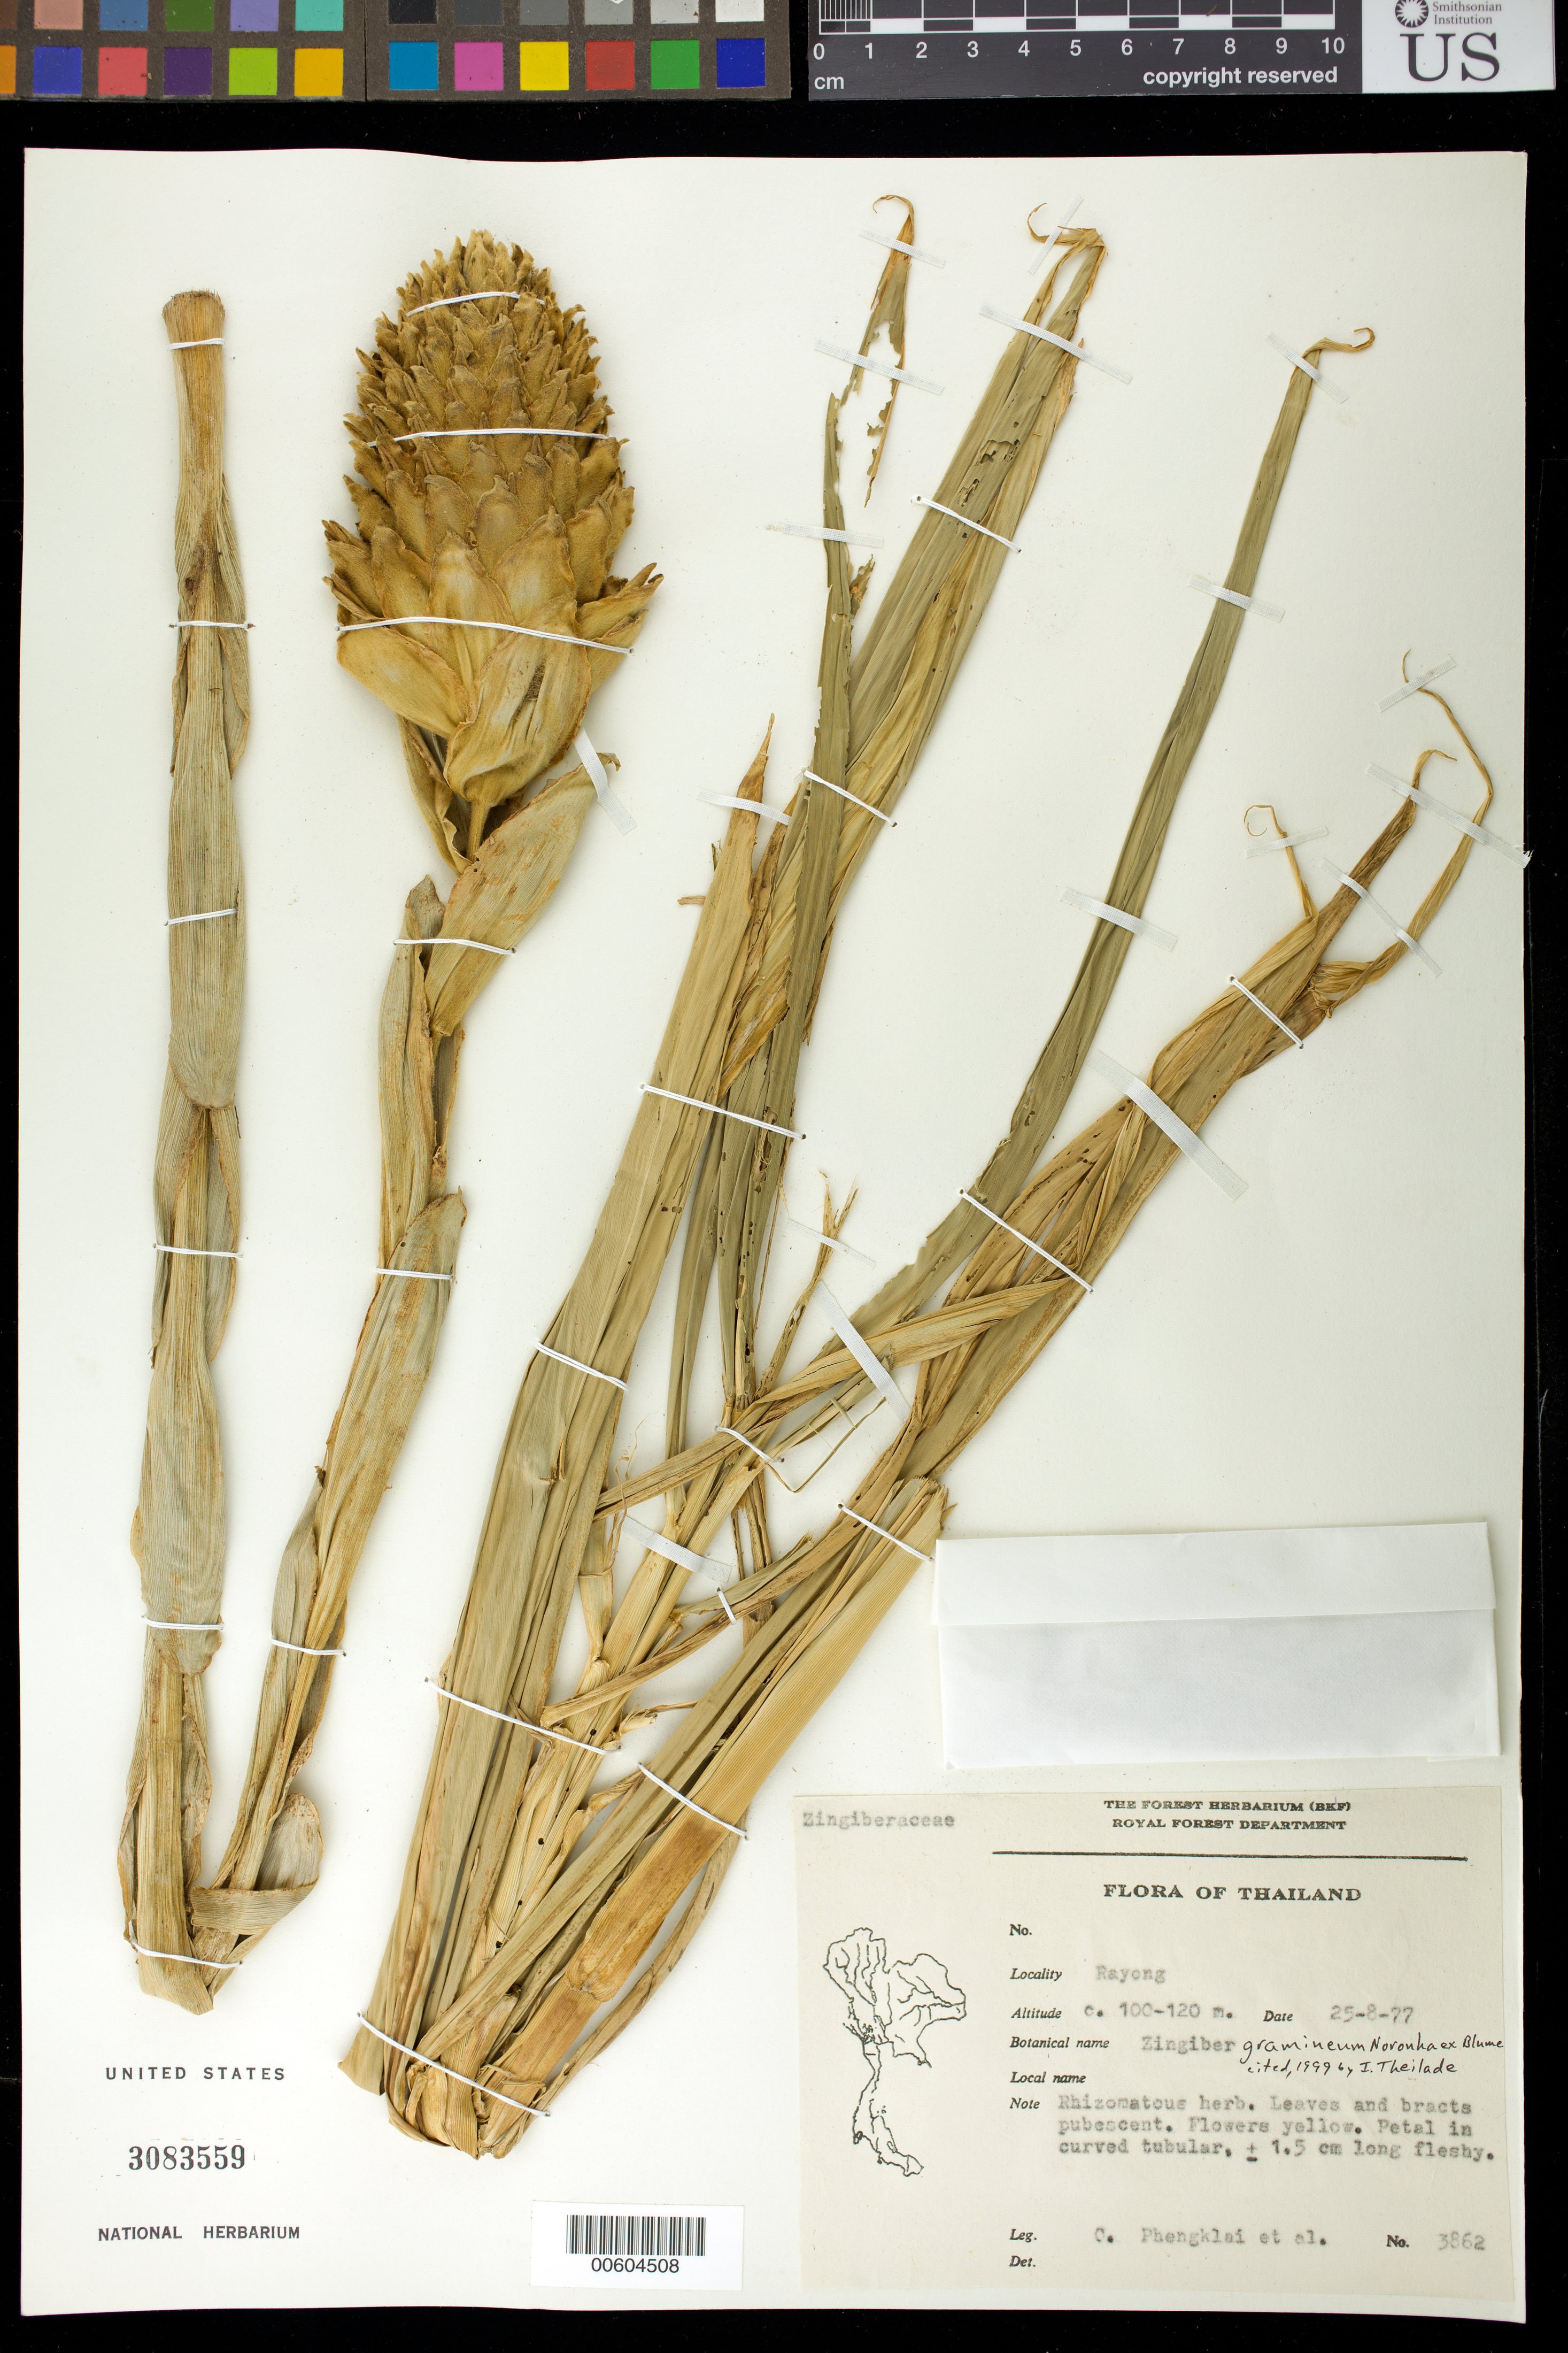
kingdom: Plantae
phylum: Tracheophyta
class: Liliopsida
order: Zingiberales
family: Zingiberaceae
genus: Zingiber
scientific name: Zingiber gramineum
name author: Noronha ex Blume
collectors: C. Phengklai & et al.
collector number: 3862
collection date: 1977-08-25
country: Thailand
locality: Rayong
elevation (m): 100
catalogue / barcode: US 3083559